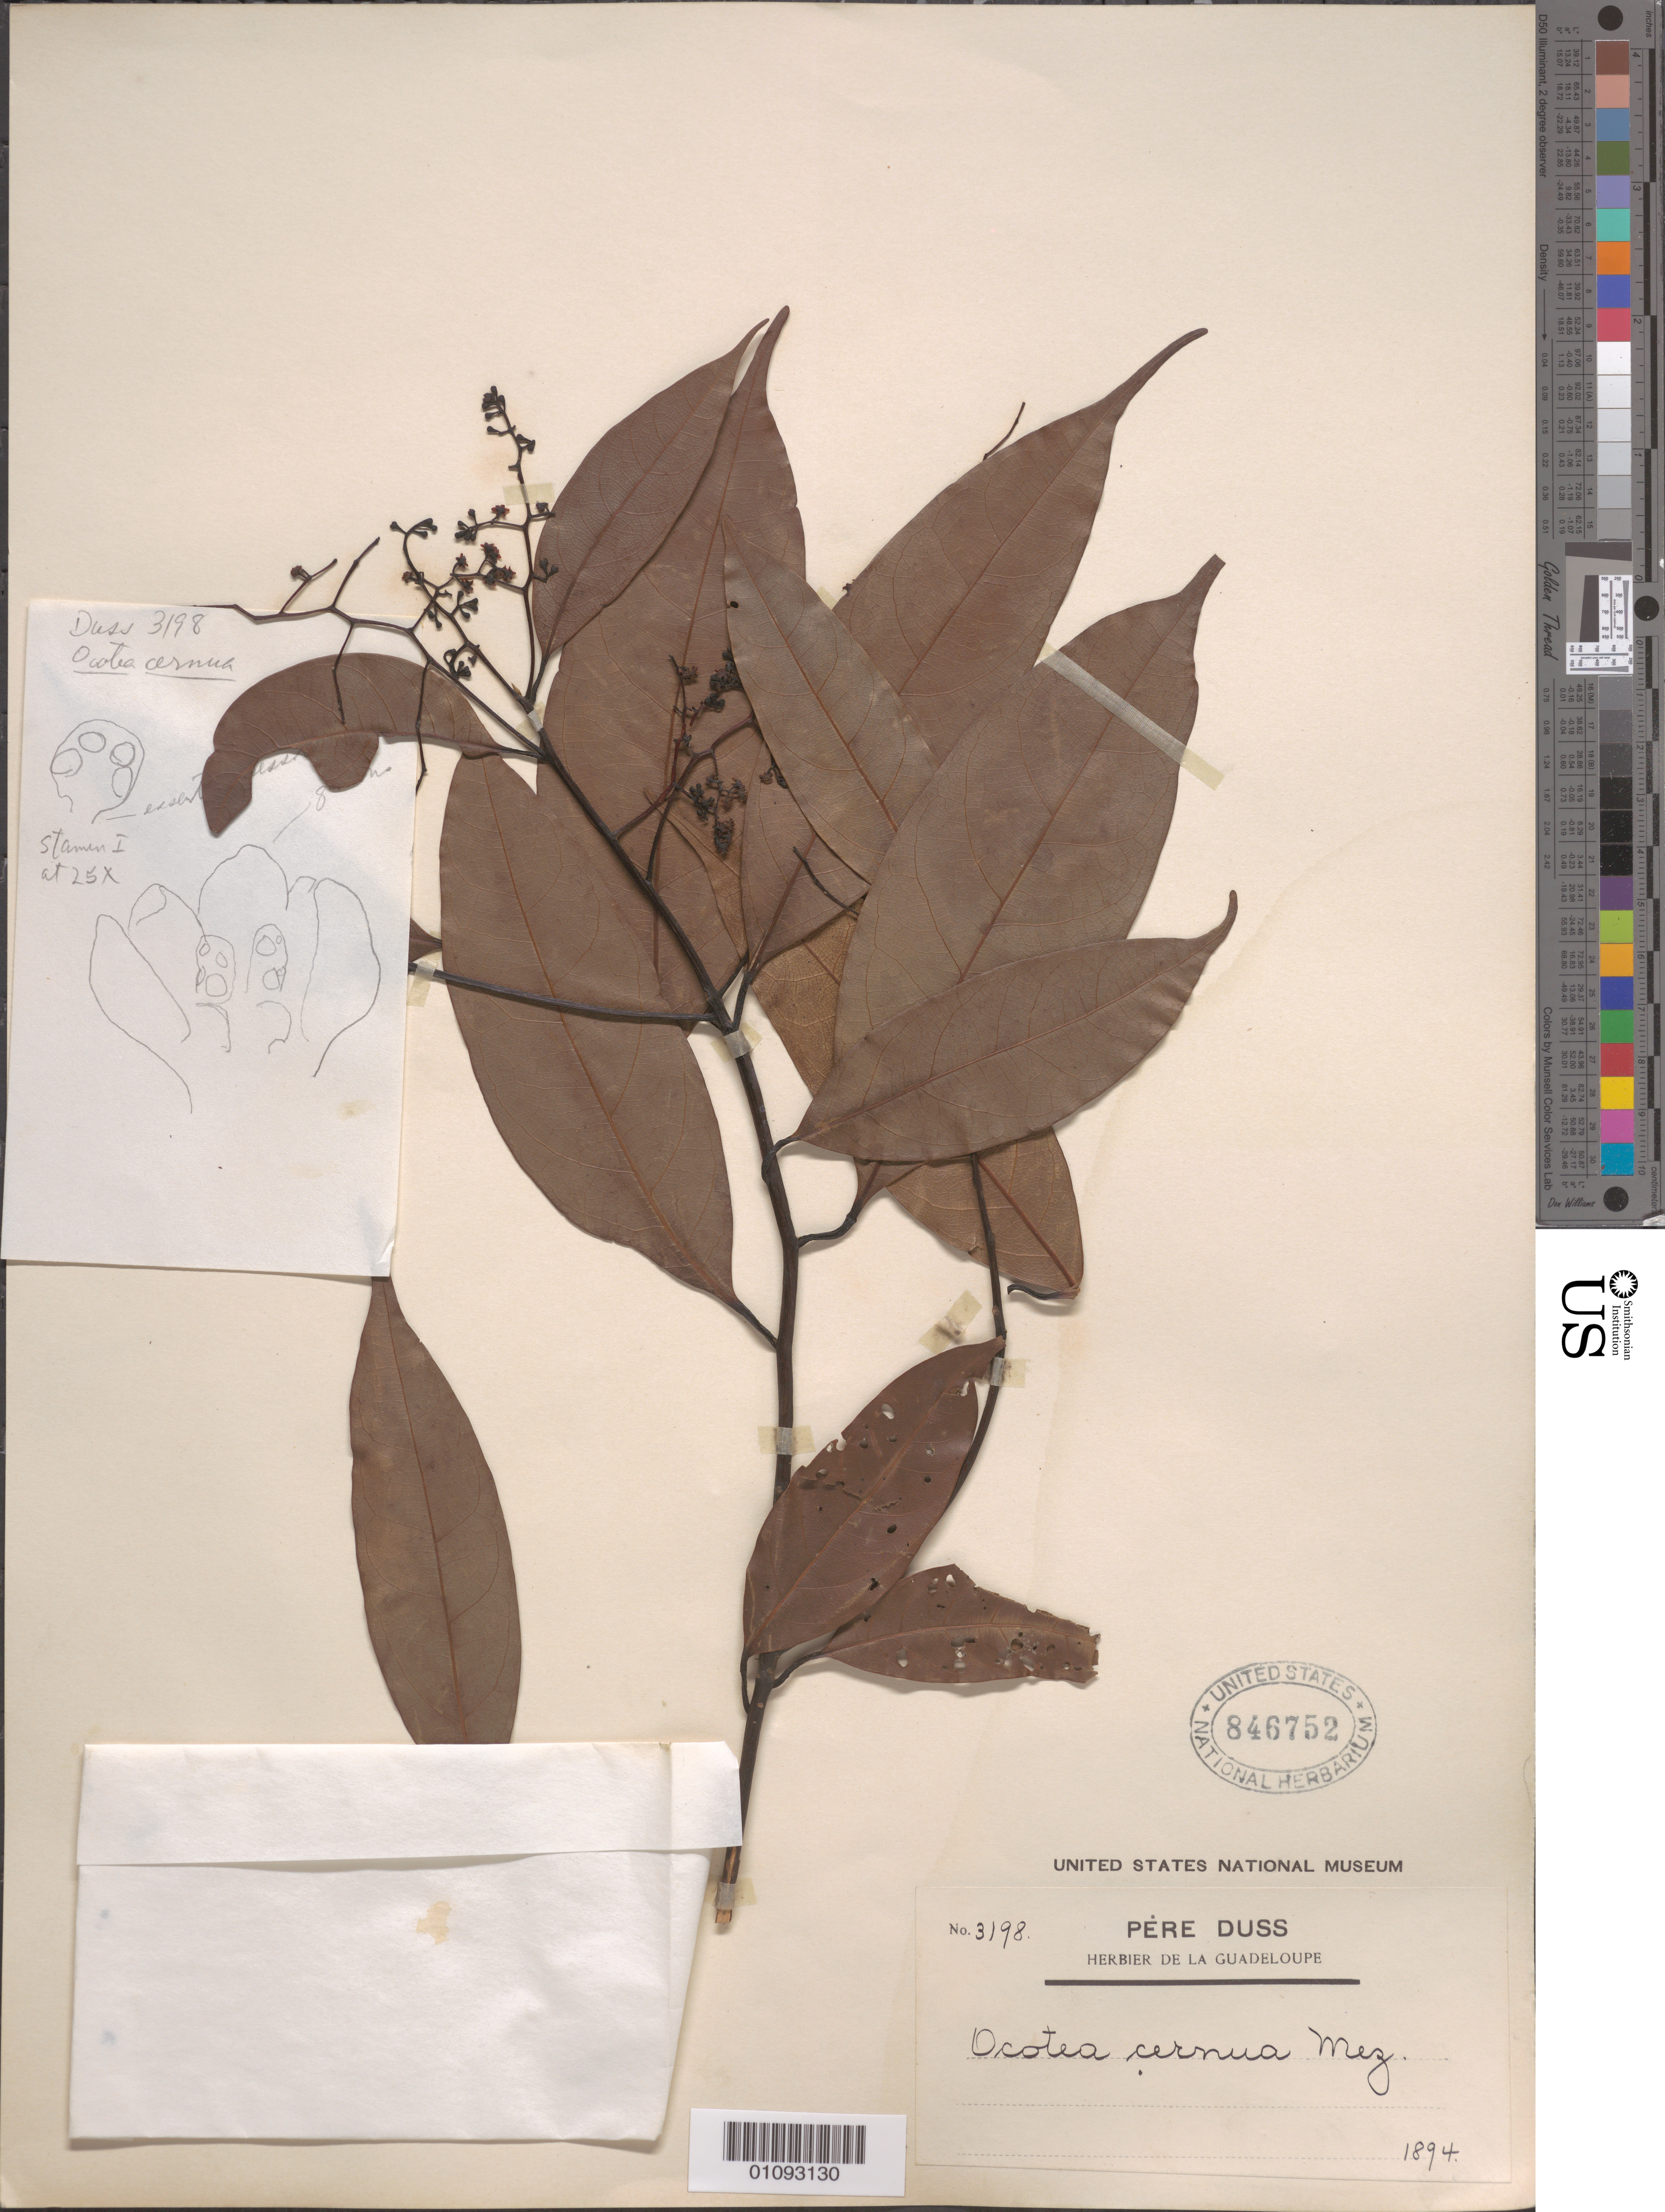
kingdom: Plantae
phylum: Tracheophyta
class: Magnoliopsida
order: Laurales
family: Lauraceae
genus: Ocotea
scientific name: Ocotea cernua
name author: (Nees) Mez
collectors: Père Duss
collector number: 3198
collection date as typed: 1894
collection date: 1894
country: Guadeloupe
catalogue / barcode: US 846752